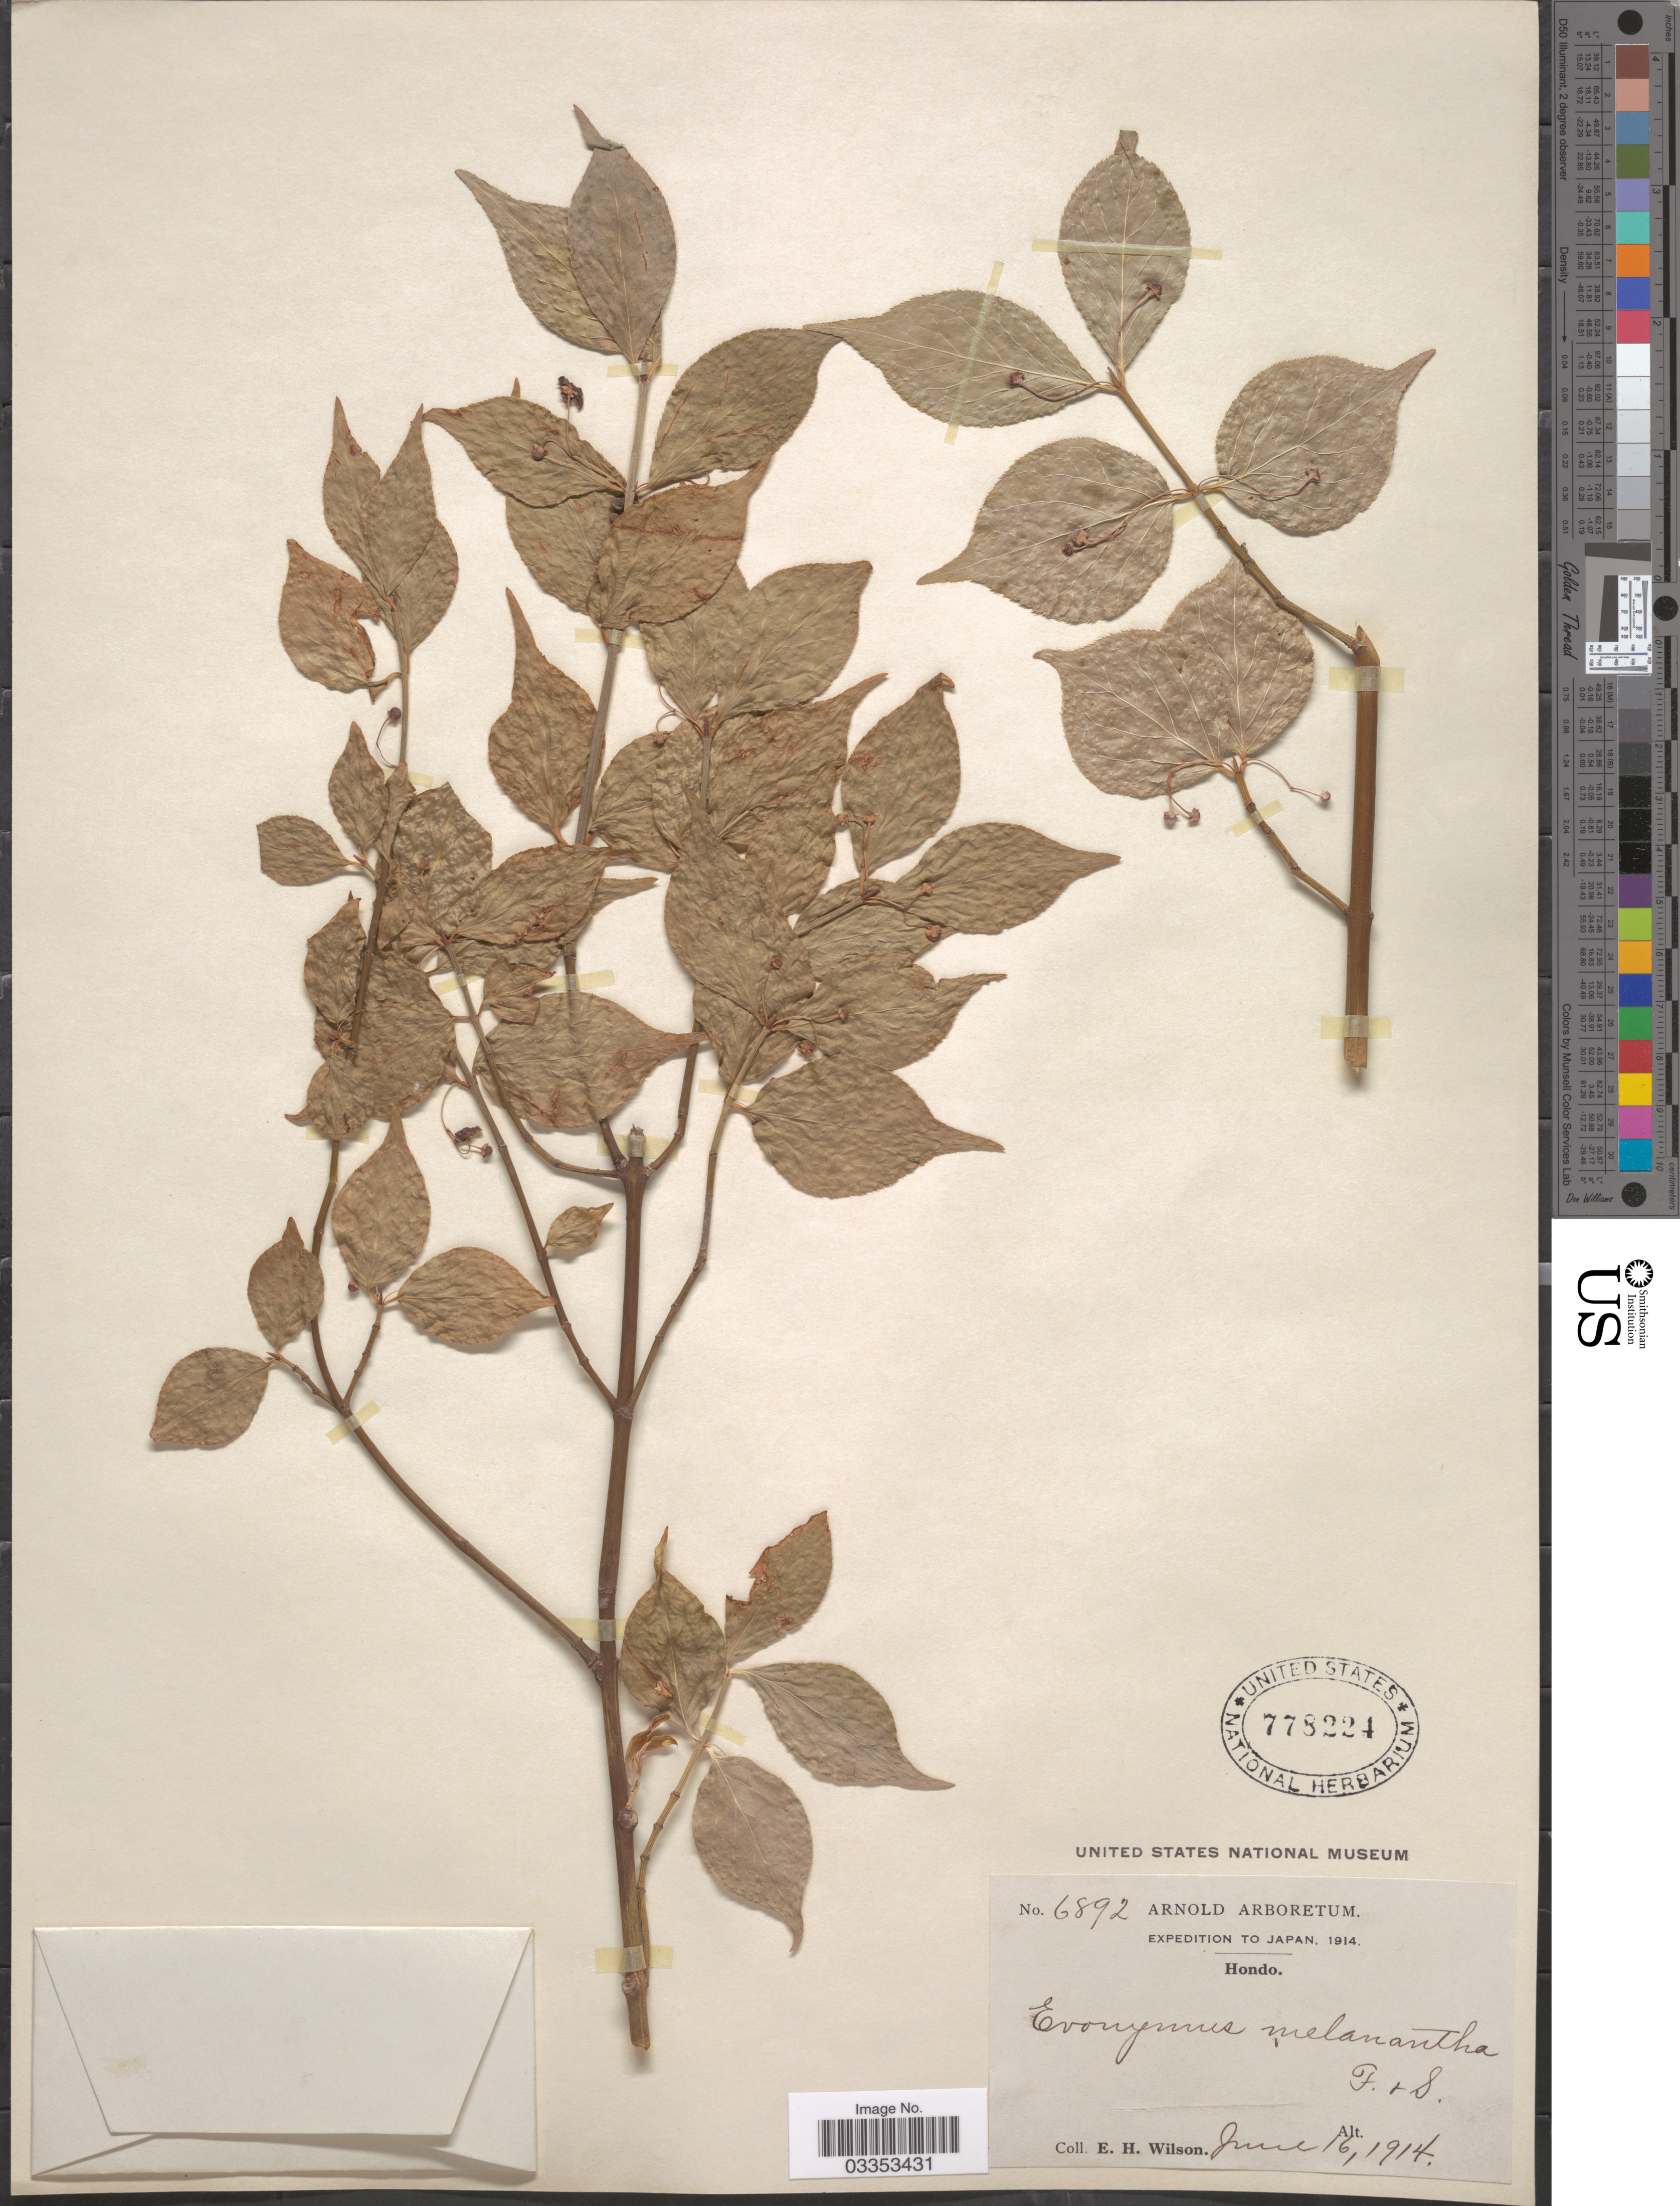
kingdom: Plantae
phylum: Tracheophyta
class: Magnoliopsida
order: Celastrales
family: Celastraceae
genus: Euonymus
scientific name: Euonymus melananthus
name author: Franch. & Sav.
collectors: E. Wilson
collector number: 6892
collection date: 1914-06-16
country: Japan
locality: Hondo.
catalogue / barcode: US 778224